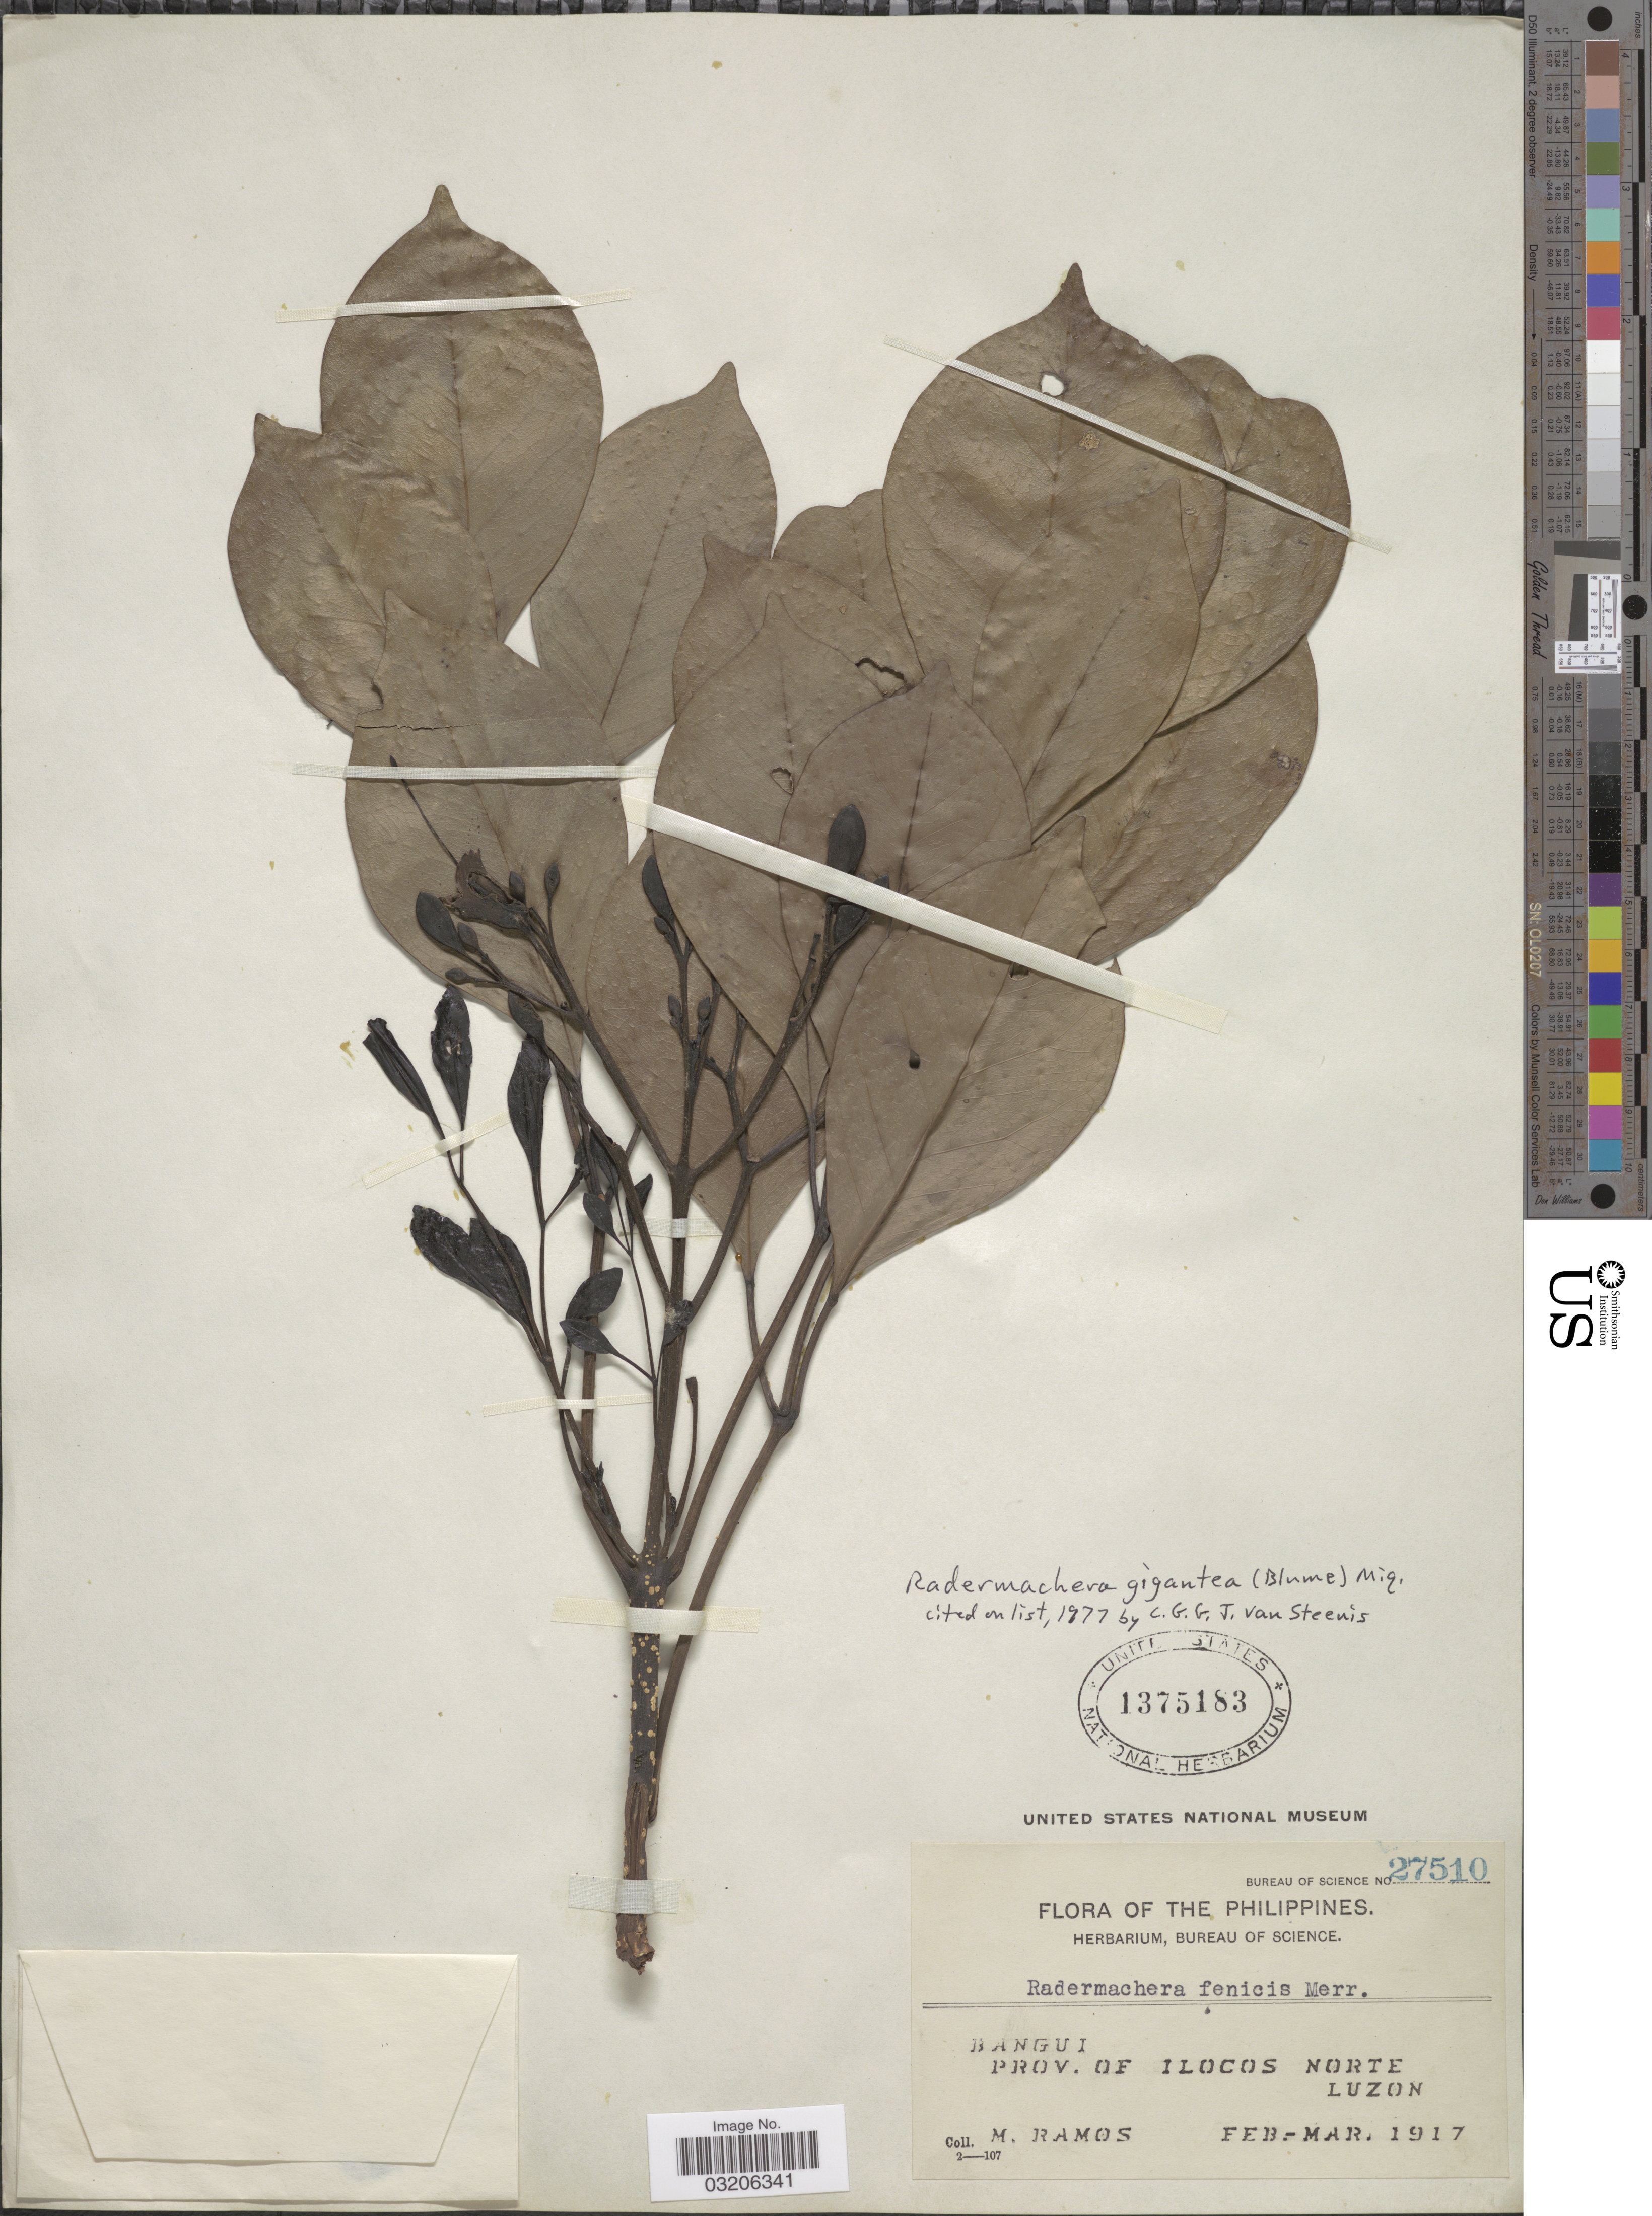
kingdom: Plantae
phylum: Tracheophyta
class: Magnoliopsida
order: Lamiales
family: Bignoniaceae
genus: Radermachera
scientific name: Radermachera gigantea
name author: (Blume) Miq.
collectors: M. Ramos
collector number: Bureau of Science 27510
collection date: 1917-02/1917-03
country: Philippines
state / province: Ilocos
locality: Bangui, Prov. of Ilocos Norte, Luzon.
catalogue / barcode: US 1375183